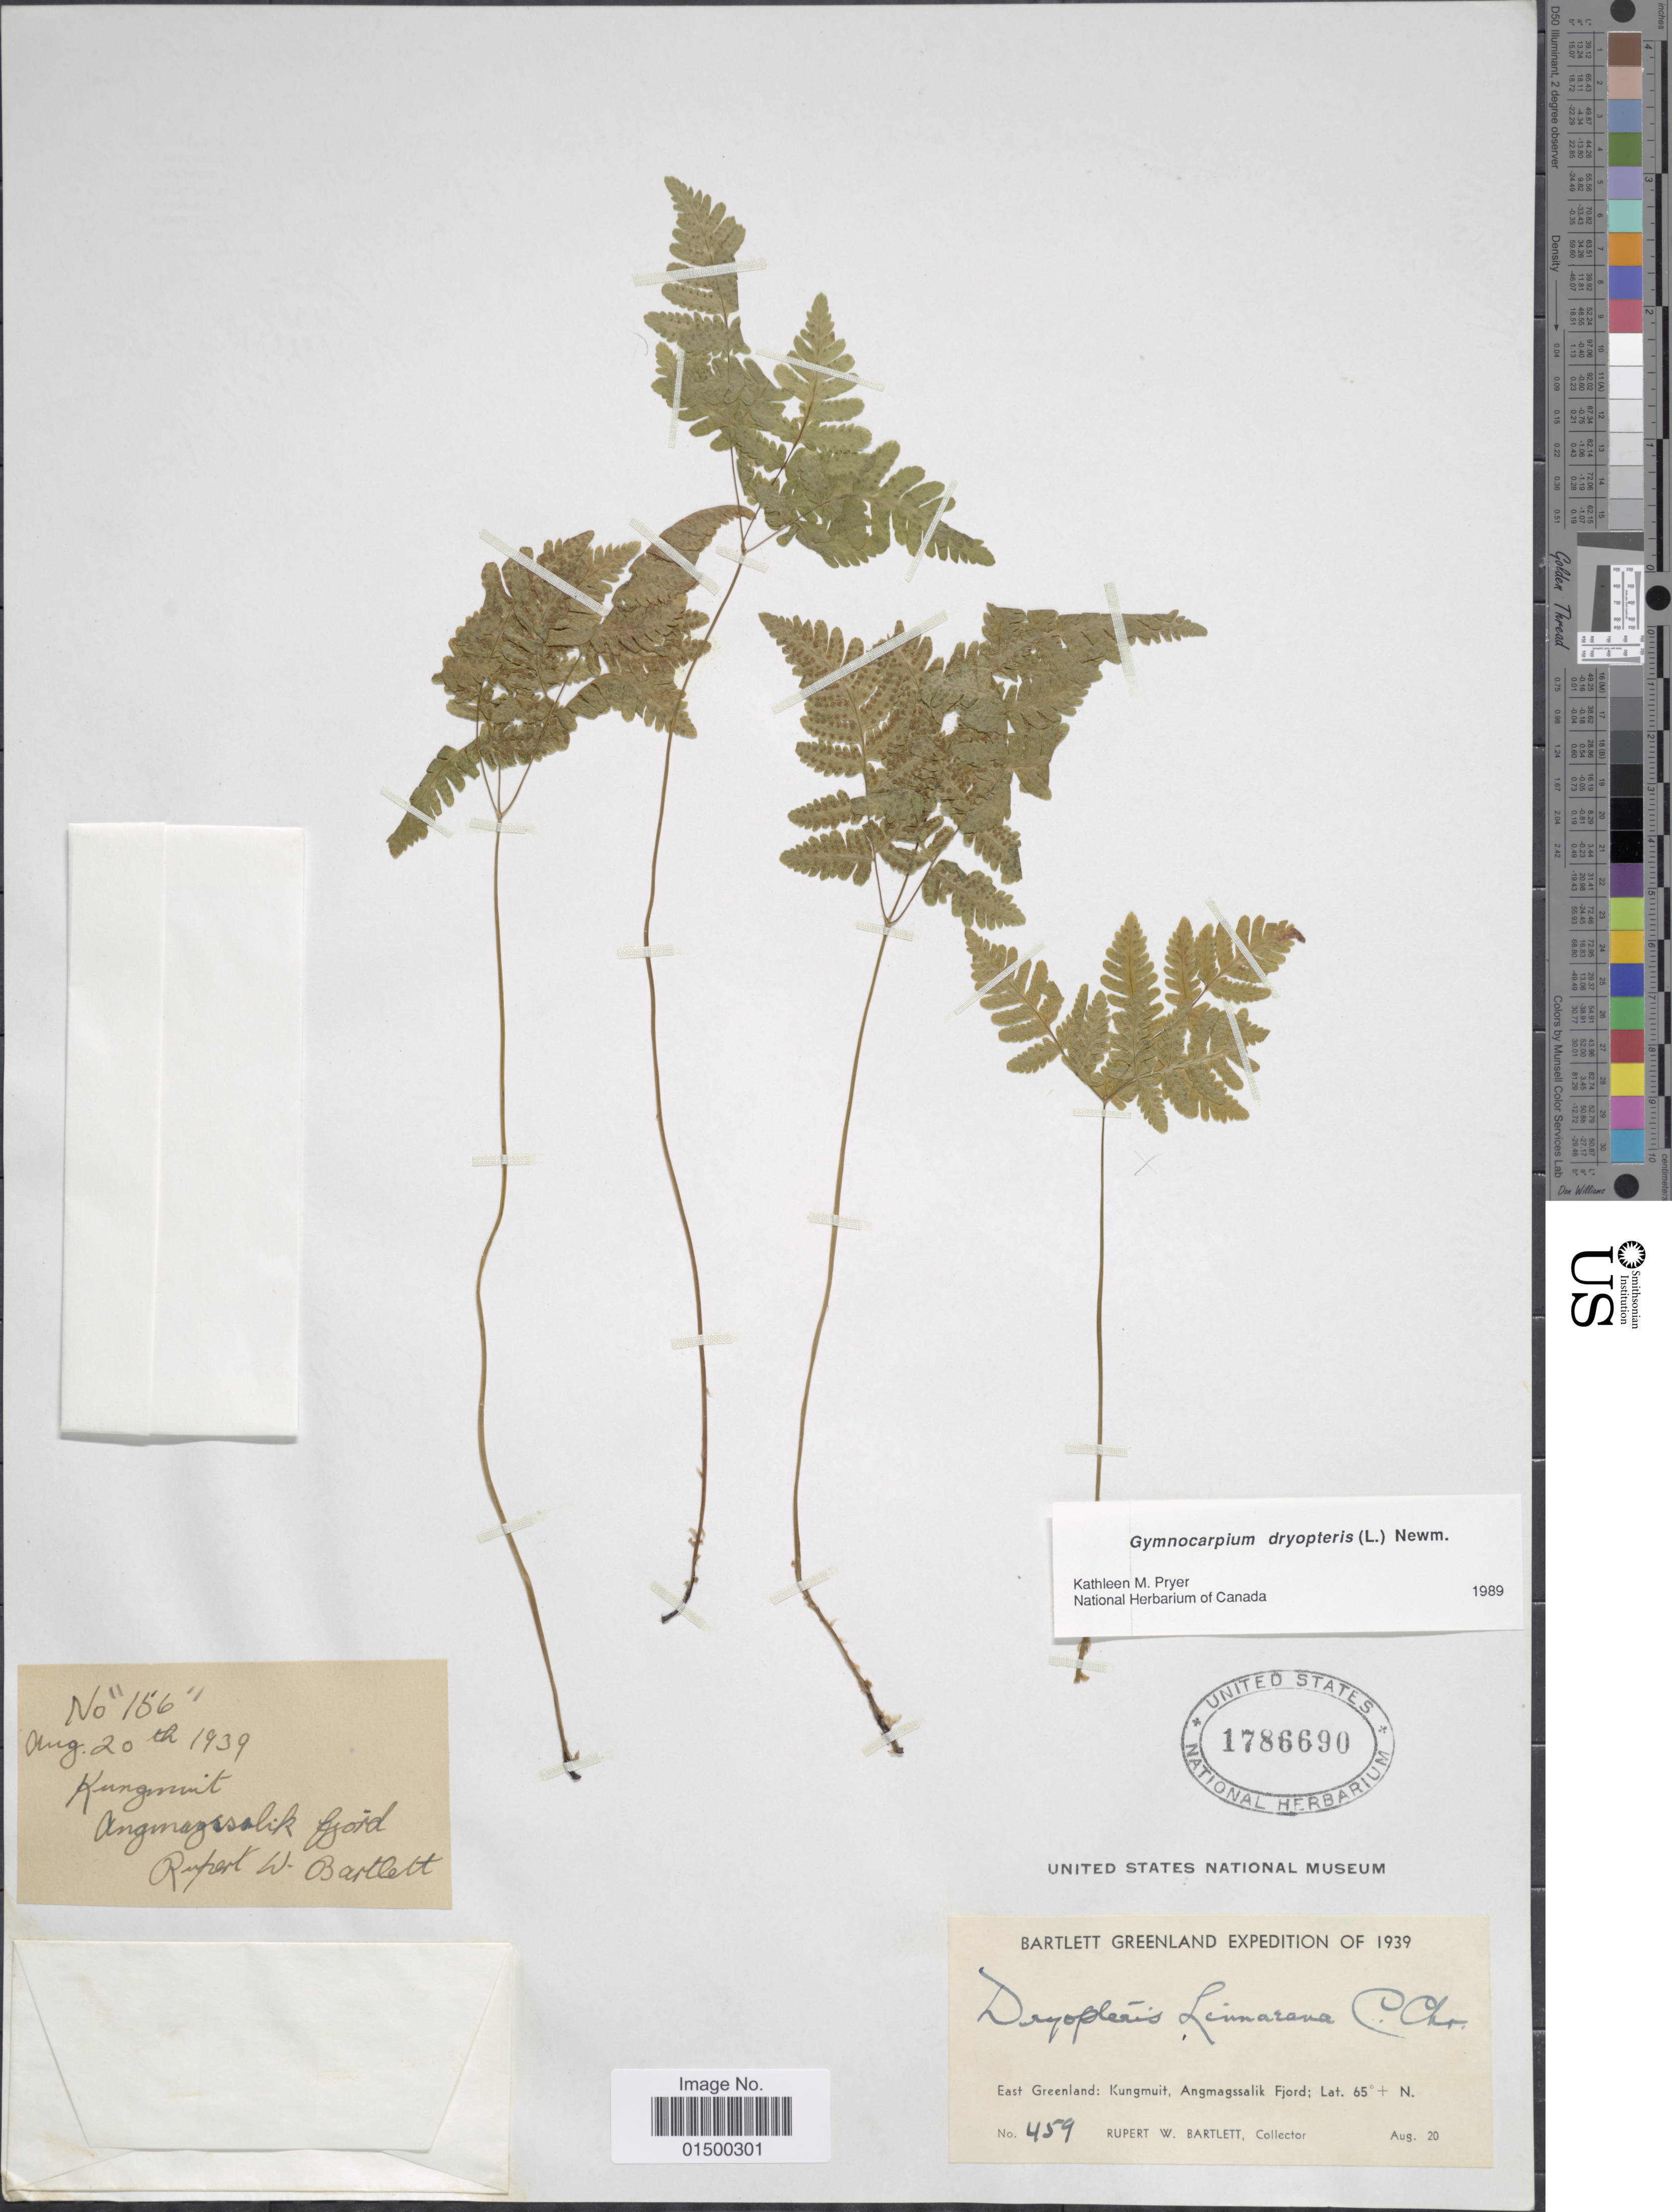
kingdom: Plantae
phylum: Tracheophyta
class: Polypodiopsida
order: Polypodiales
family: Cystopteridaceae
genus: Gymnocarpium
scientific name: Gymnocarpium dryopteris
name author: (L.) Newman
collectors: R. W. Bartlett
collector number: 156/459*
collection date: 1939-09-20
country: Greenland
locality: East Greenland: Kungmuit, Angmagssalik Fjord.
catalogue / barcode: US 1786690